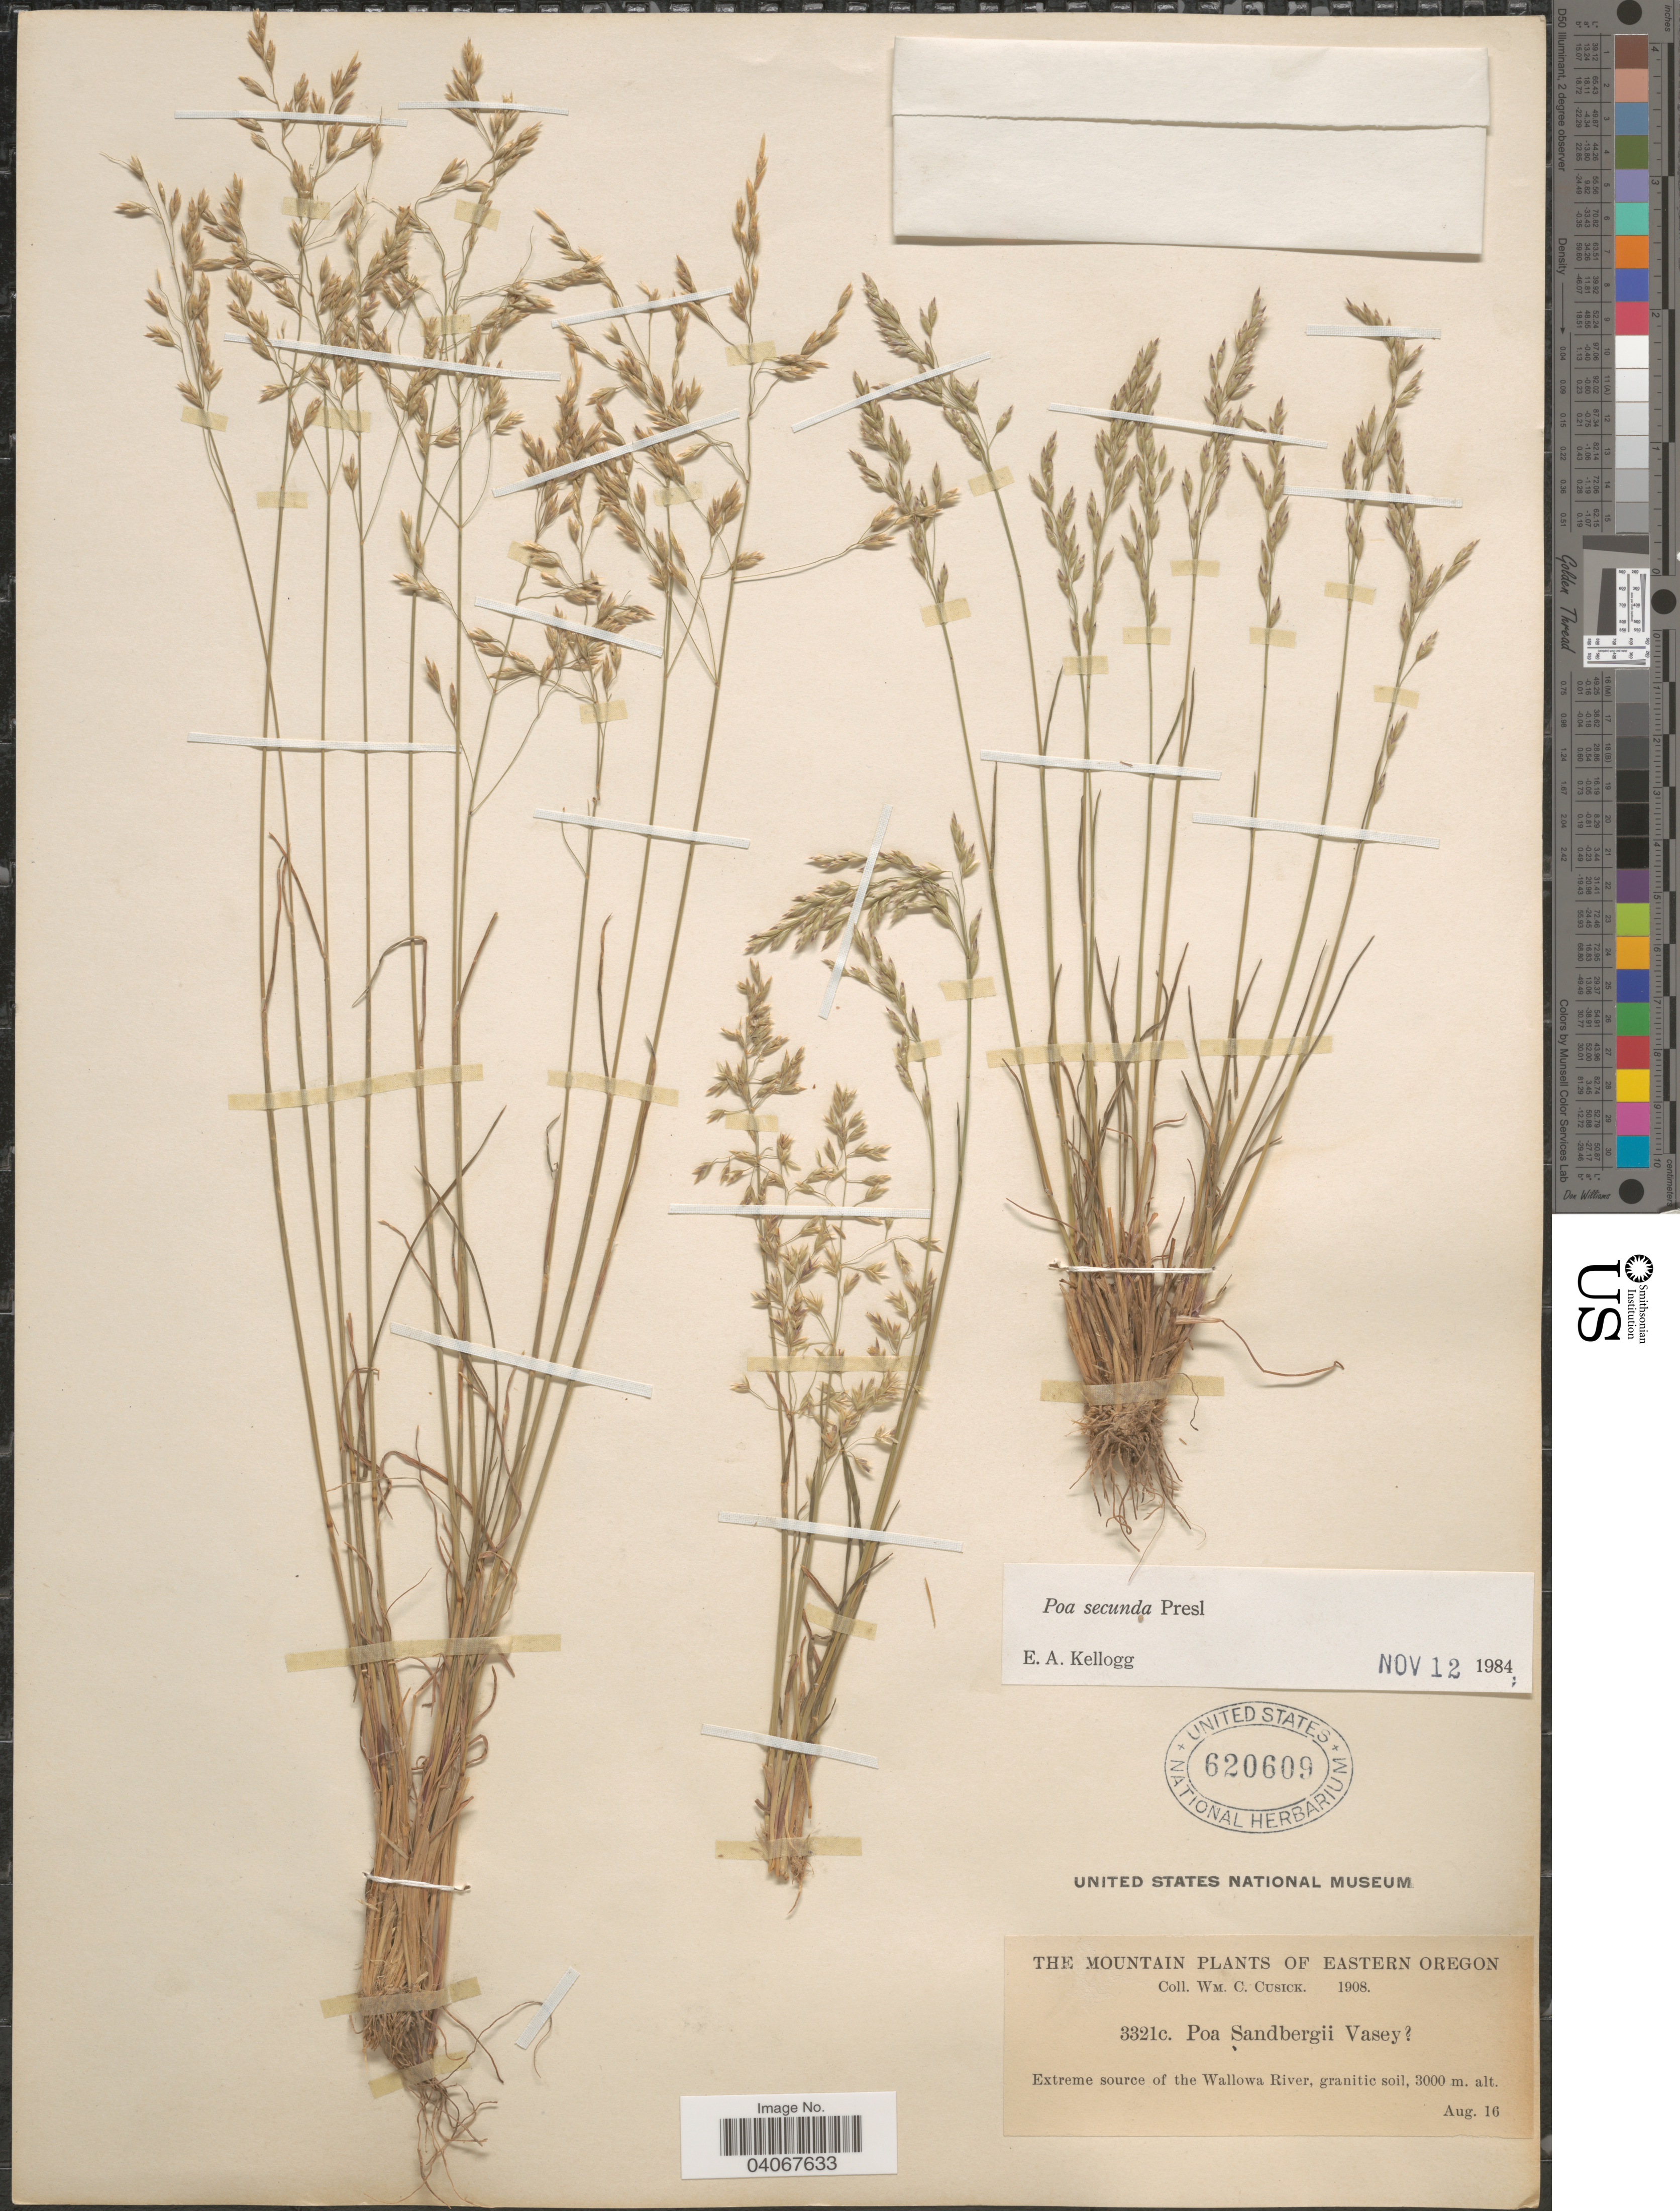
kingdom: Plantae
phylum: Tracheophyta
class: Liliopsida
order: Poales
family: Poaceae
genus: Poa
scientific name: Poa secunda subsp. secunda var. secunda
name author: J. Presl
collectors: W. C. Cusick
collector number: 3321c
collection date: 1908-08-16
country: United States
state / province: Oregon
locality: The mountain of Eastern Oregon. Extreme source of the Wallowa River.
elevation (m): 3000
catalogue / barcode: US 620609